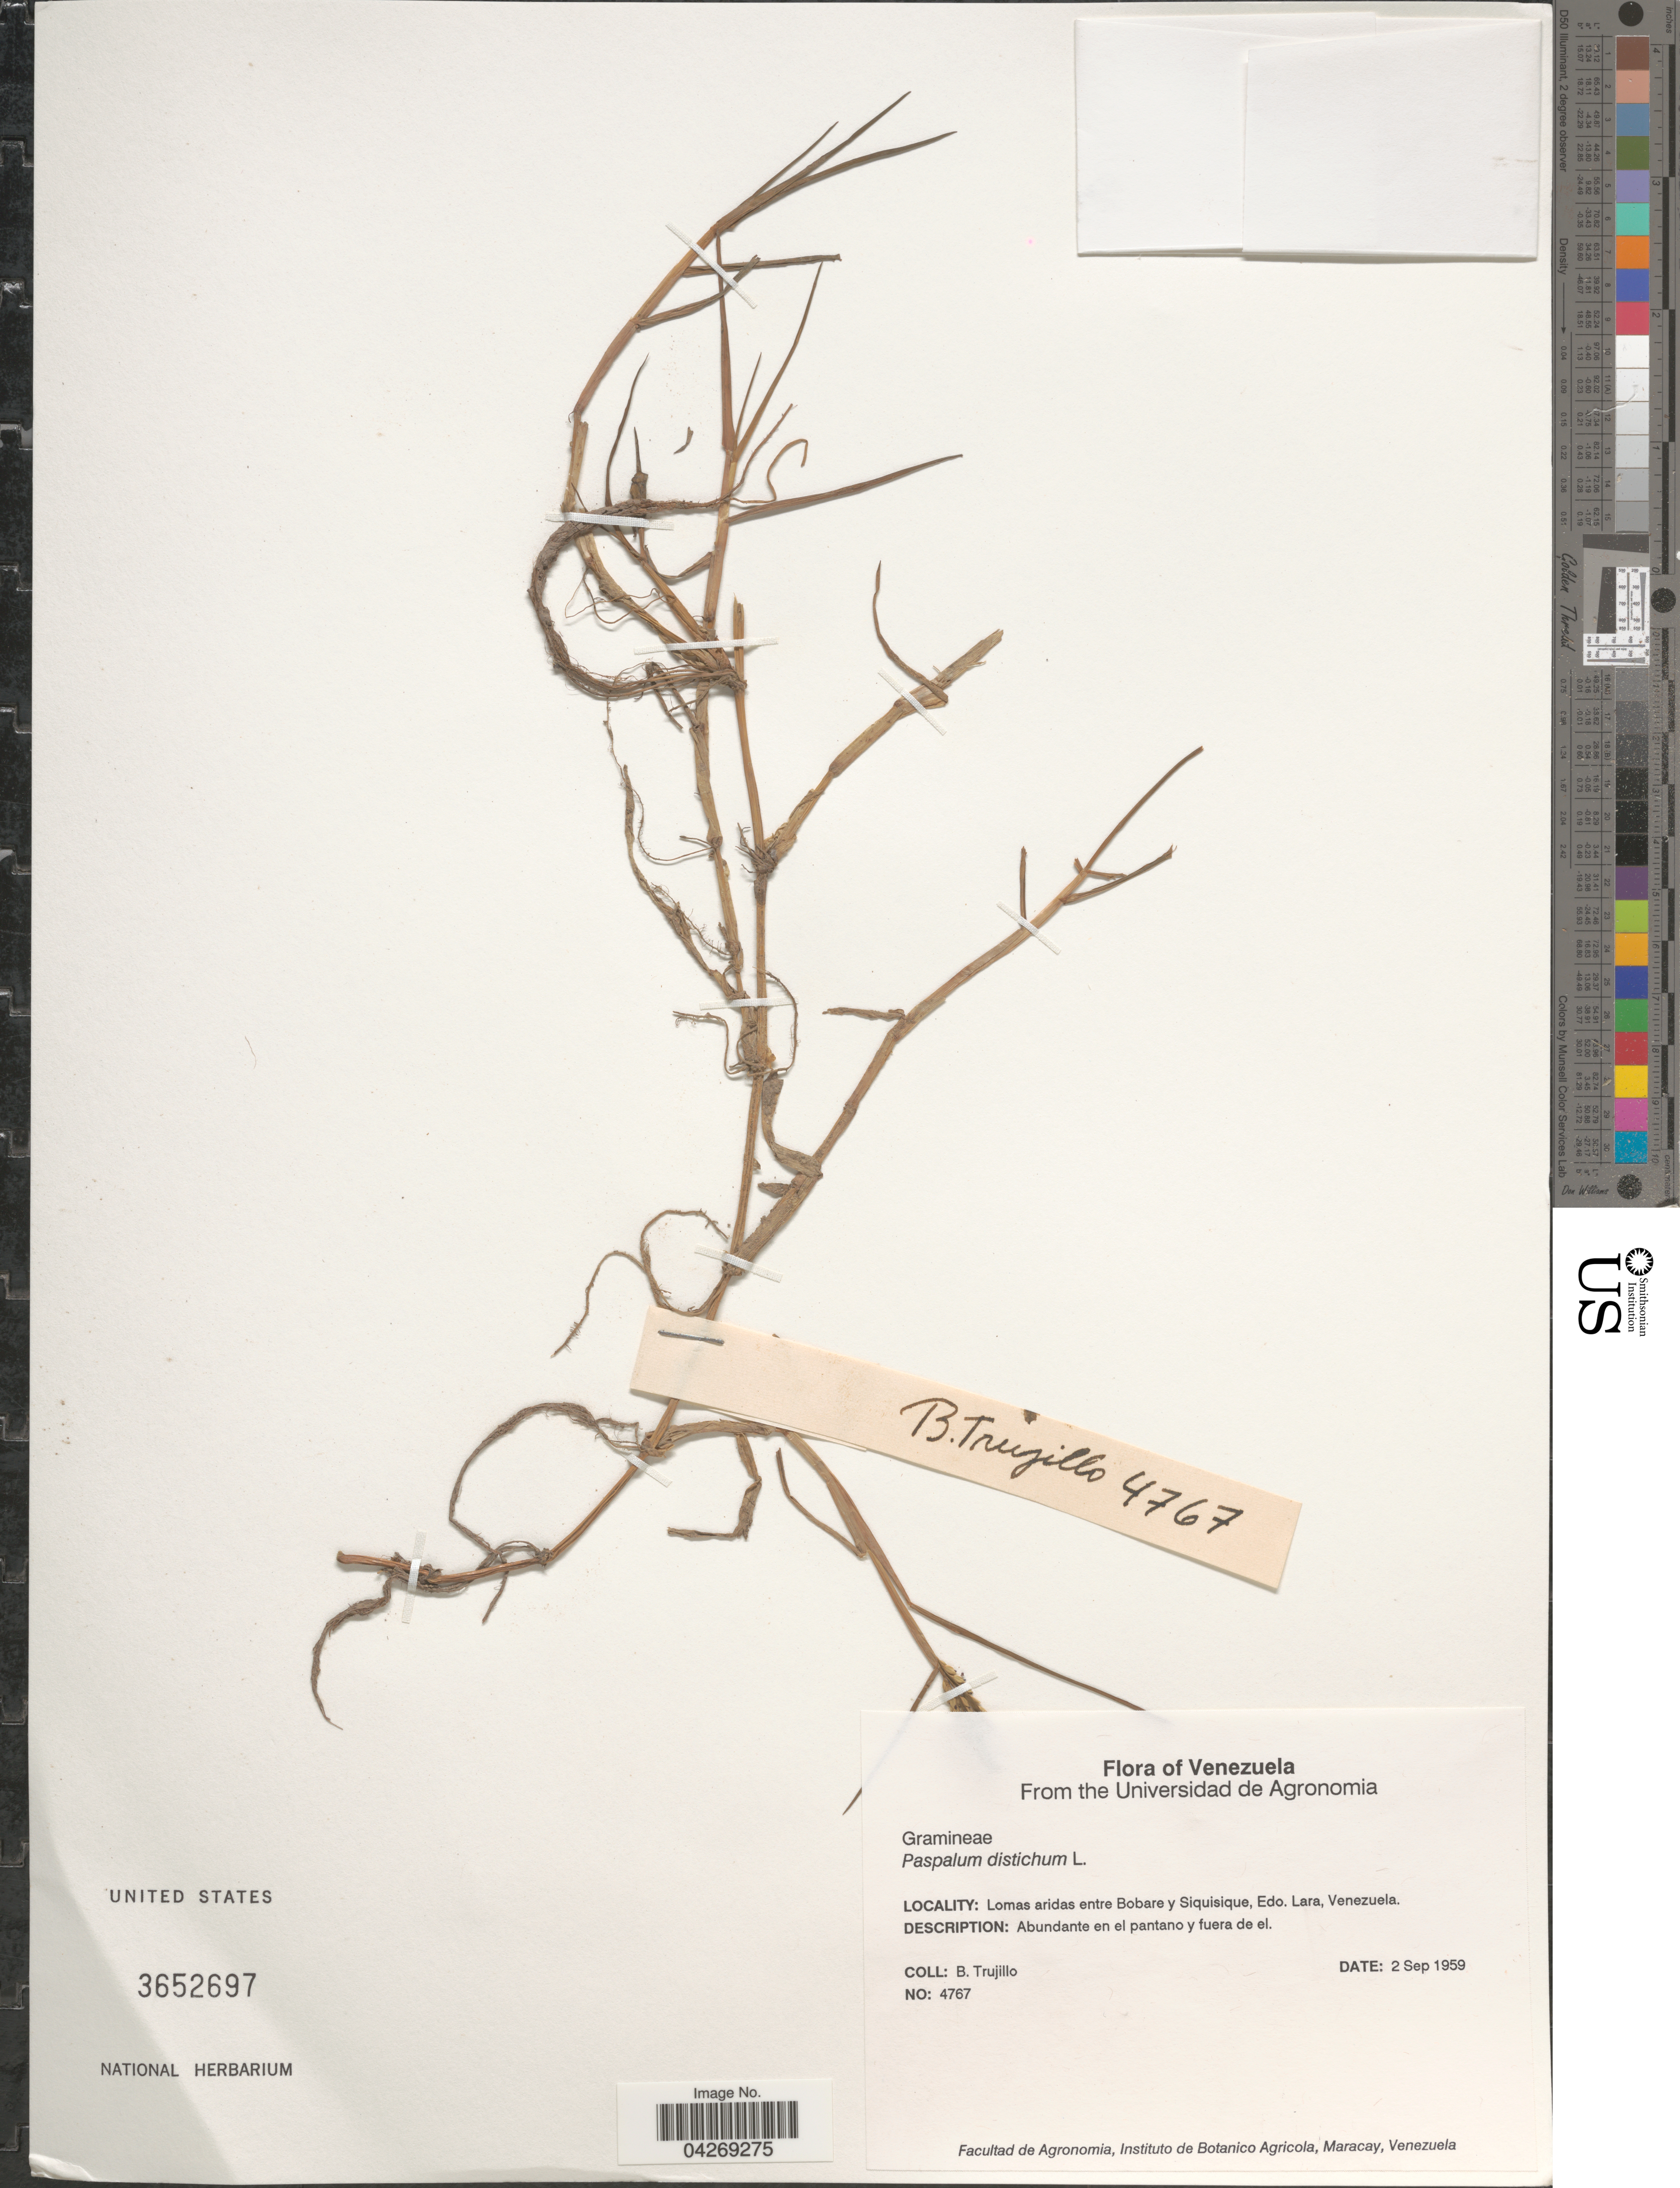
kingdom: Plantae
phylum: Tracheophyta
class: Liliopsida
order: Poales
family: Poaceae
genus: Paspalum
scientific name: Paspalum distichum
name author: L.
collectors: B. Trujillo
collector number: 4767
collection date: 1959-09-02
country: Venezuela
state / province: Lara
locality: Lomas aridas entre Bobare y Siquisique.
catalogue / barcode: US 3652697